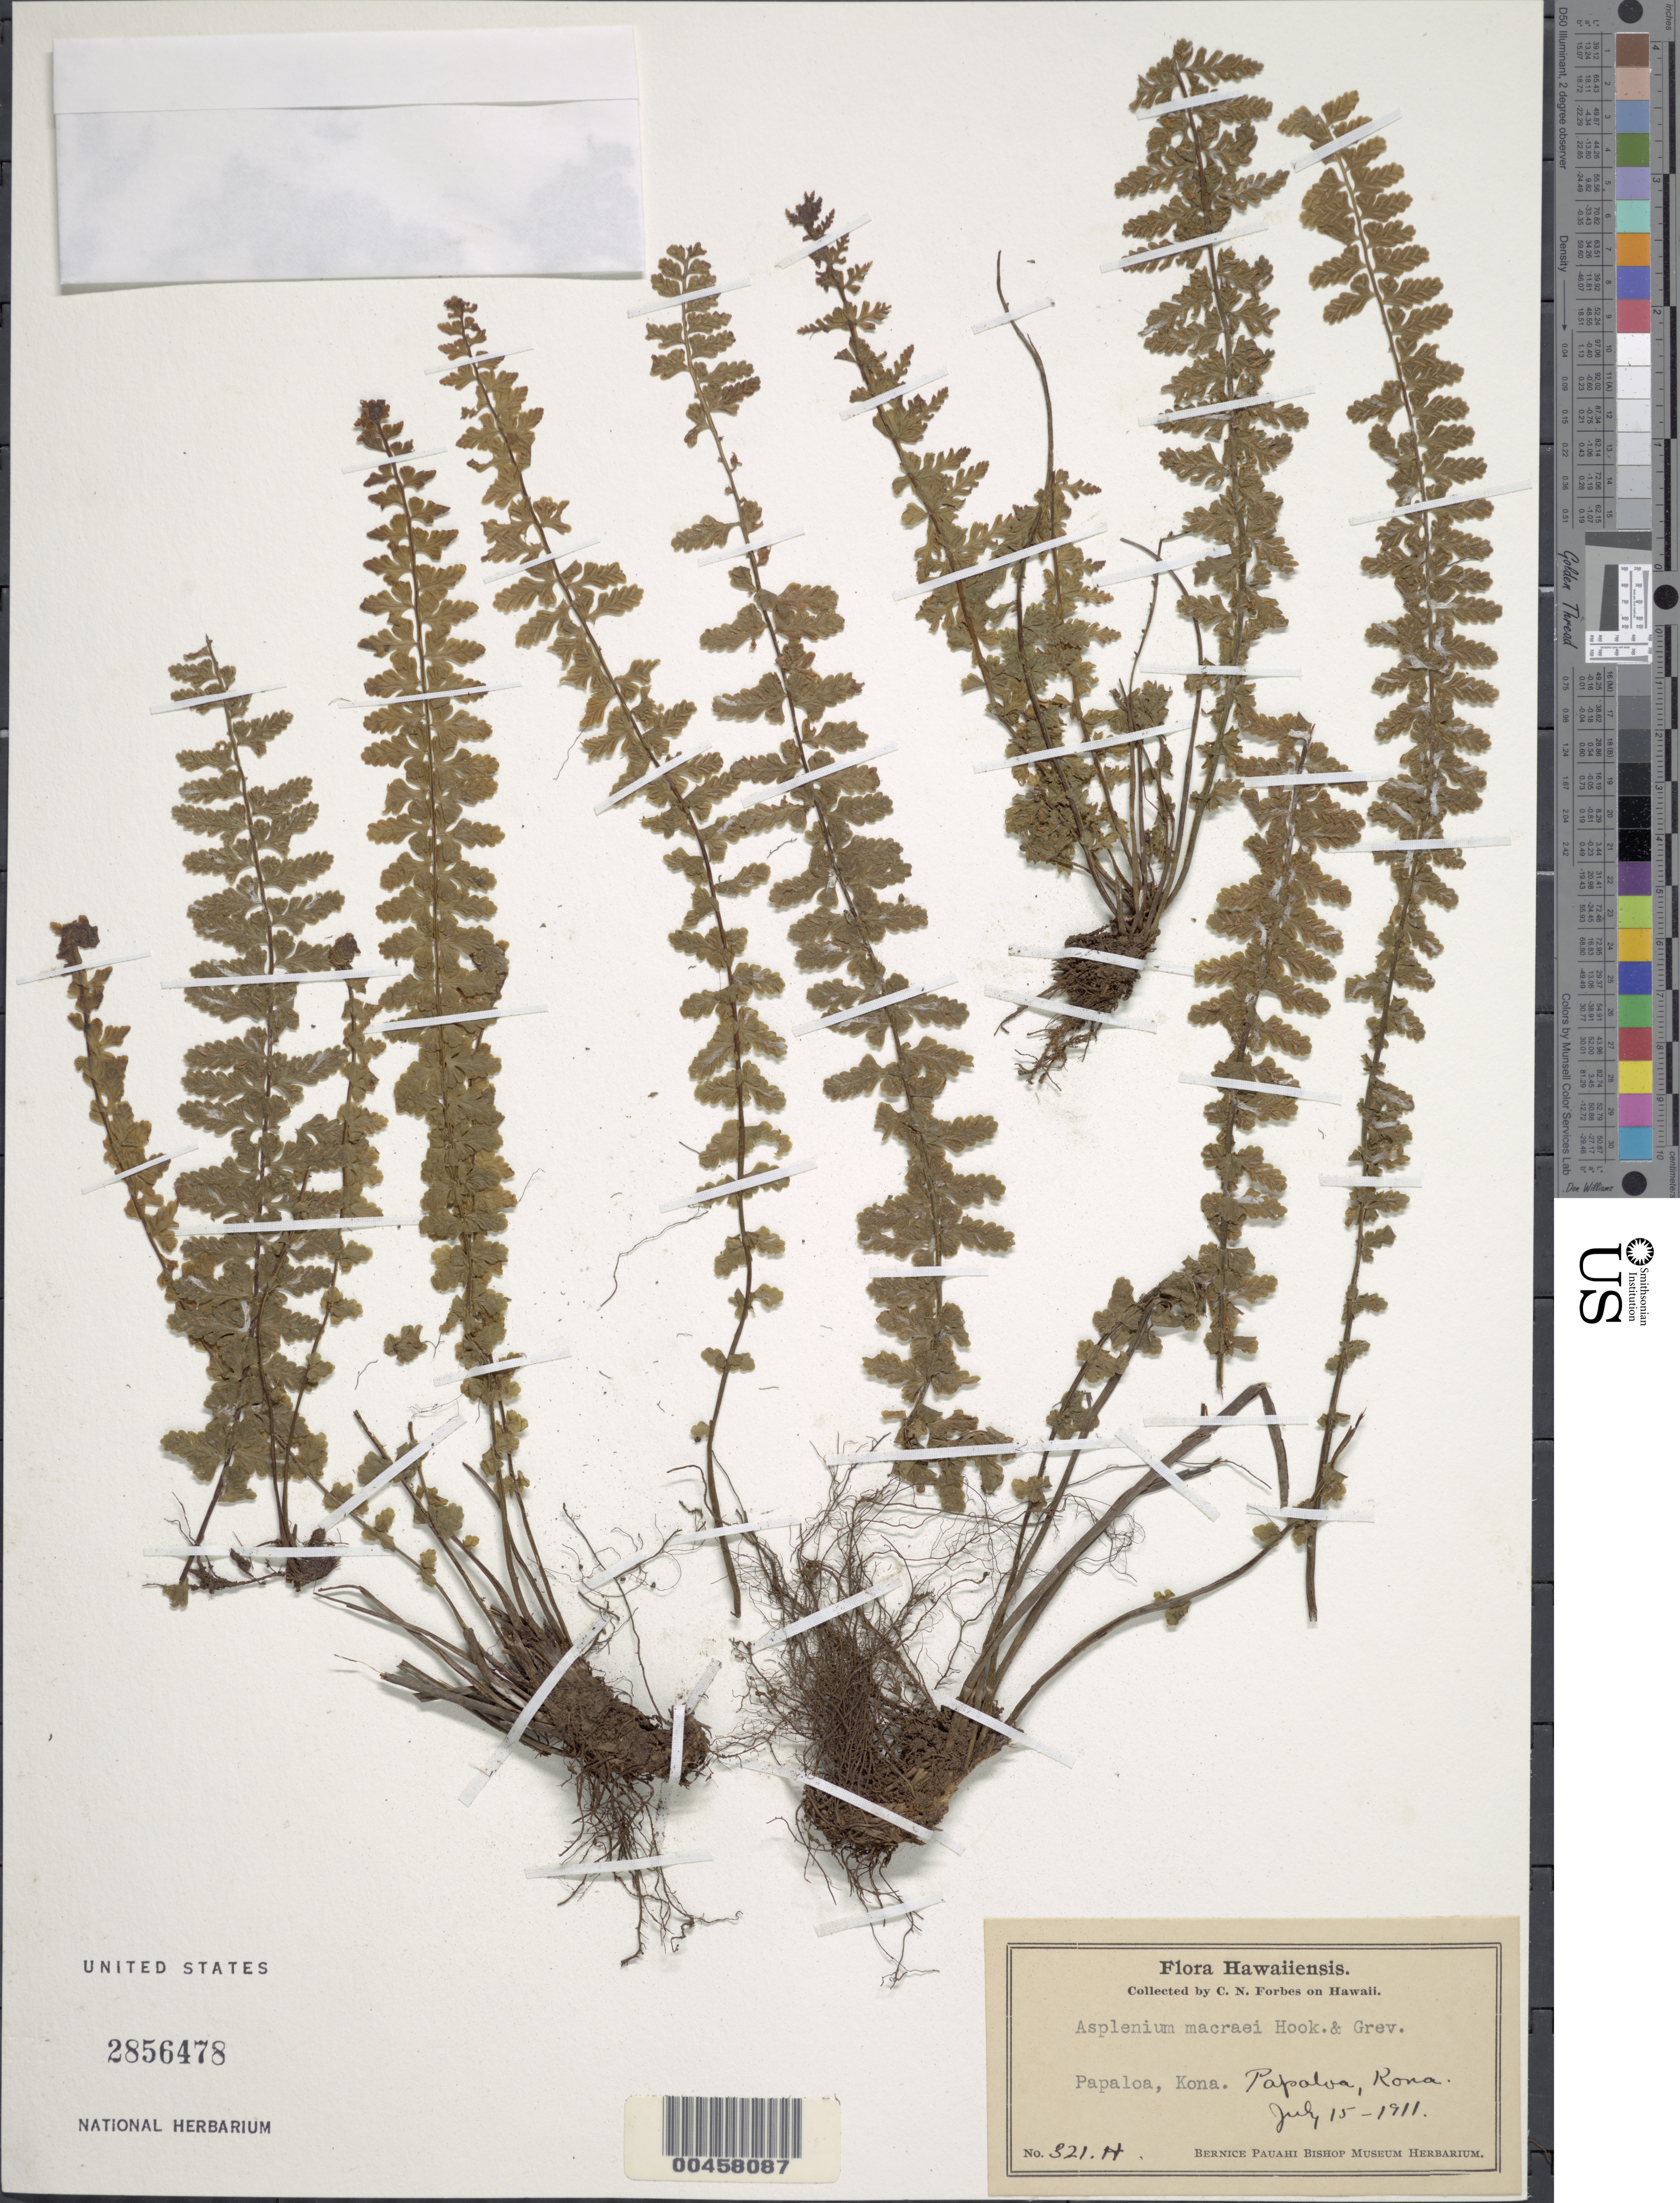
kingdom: Plantae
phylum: Tracheophyta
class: Polypodiopsida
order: Polypodiales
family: Aspleniaceae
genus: Asplenium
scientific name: Asplenium macraei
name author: Hook. & Grev.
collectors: C. N. Forbes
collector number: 321.H.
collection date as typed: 15 Jul 1911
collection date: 1911-07-15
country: United States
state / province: Hawaii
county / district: Hawaii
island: Hawaii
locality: Papaloa, Kona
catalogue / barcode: US 2856478